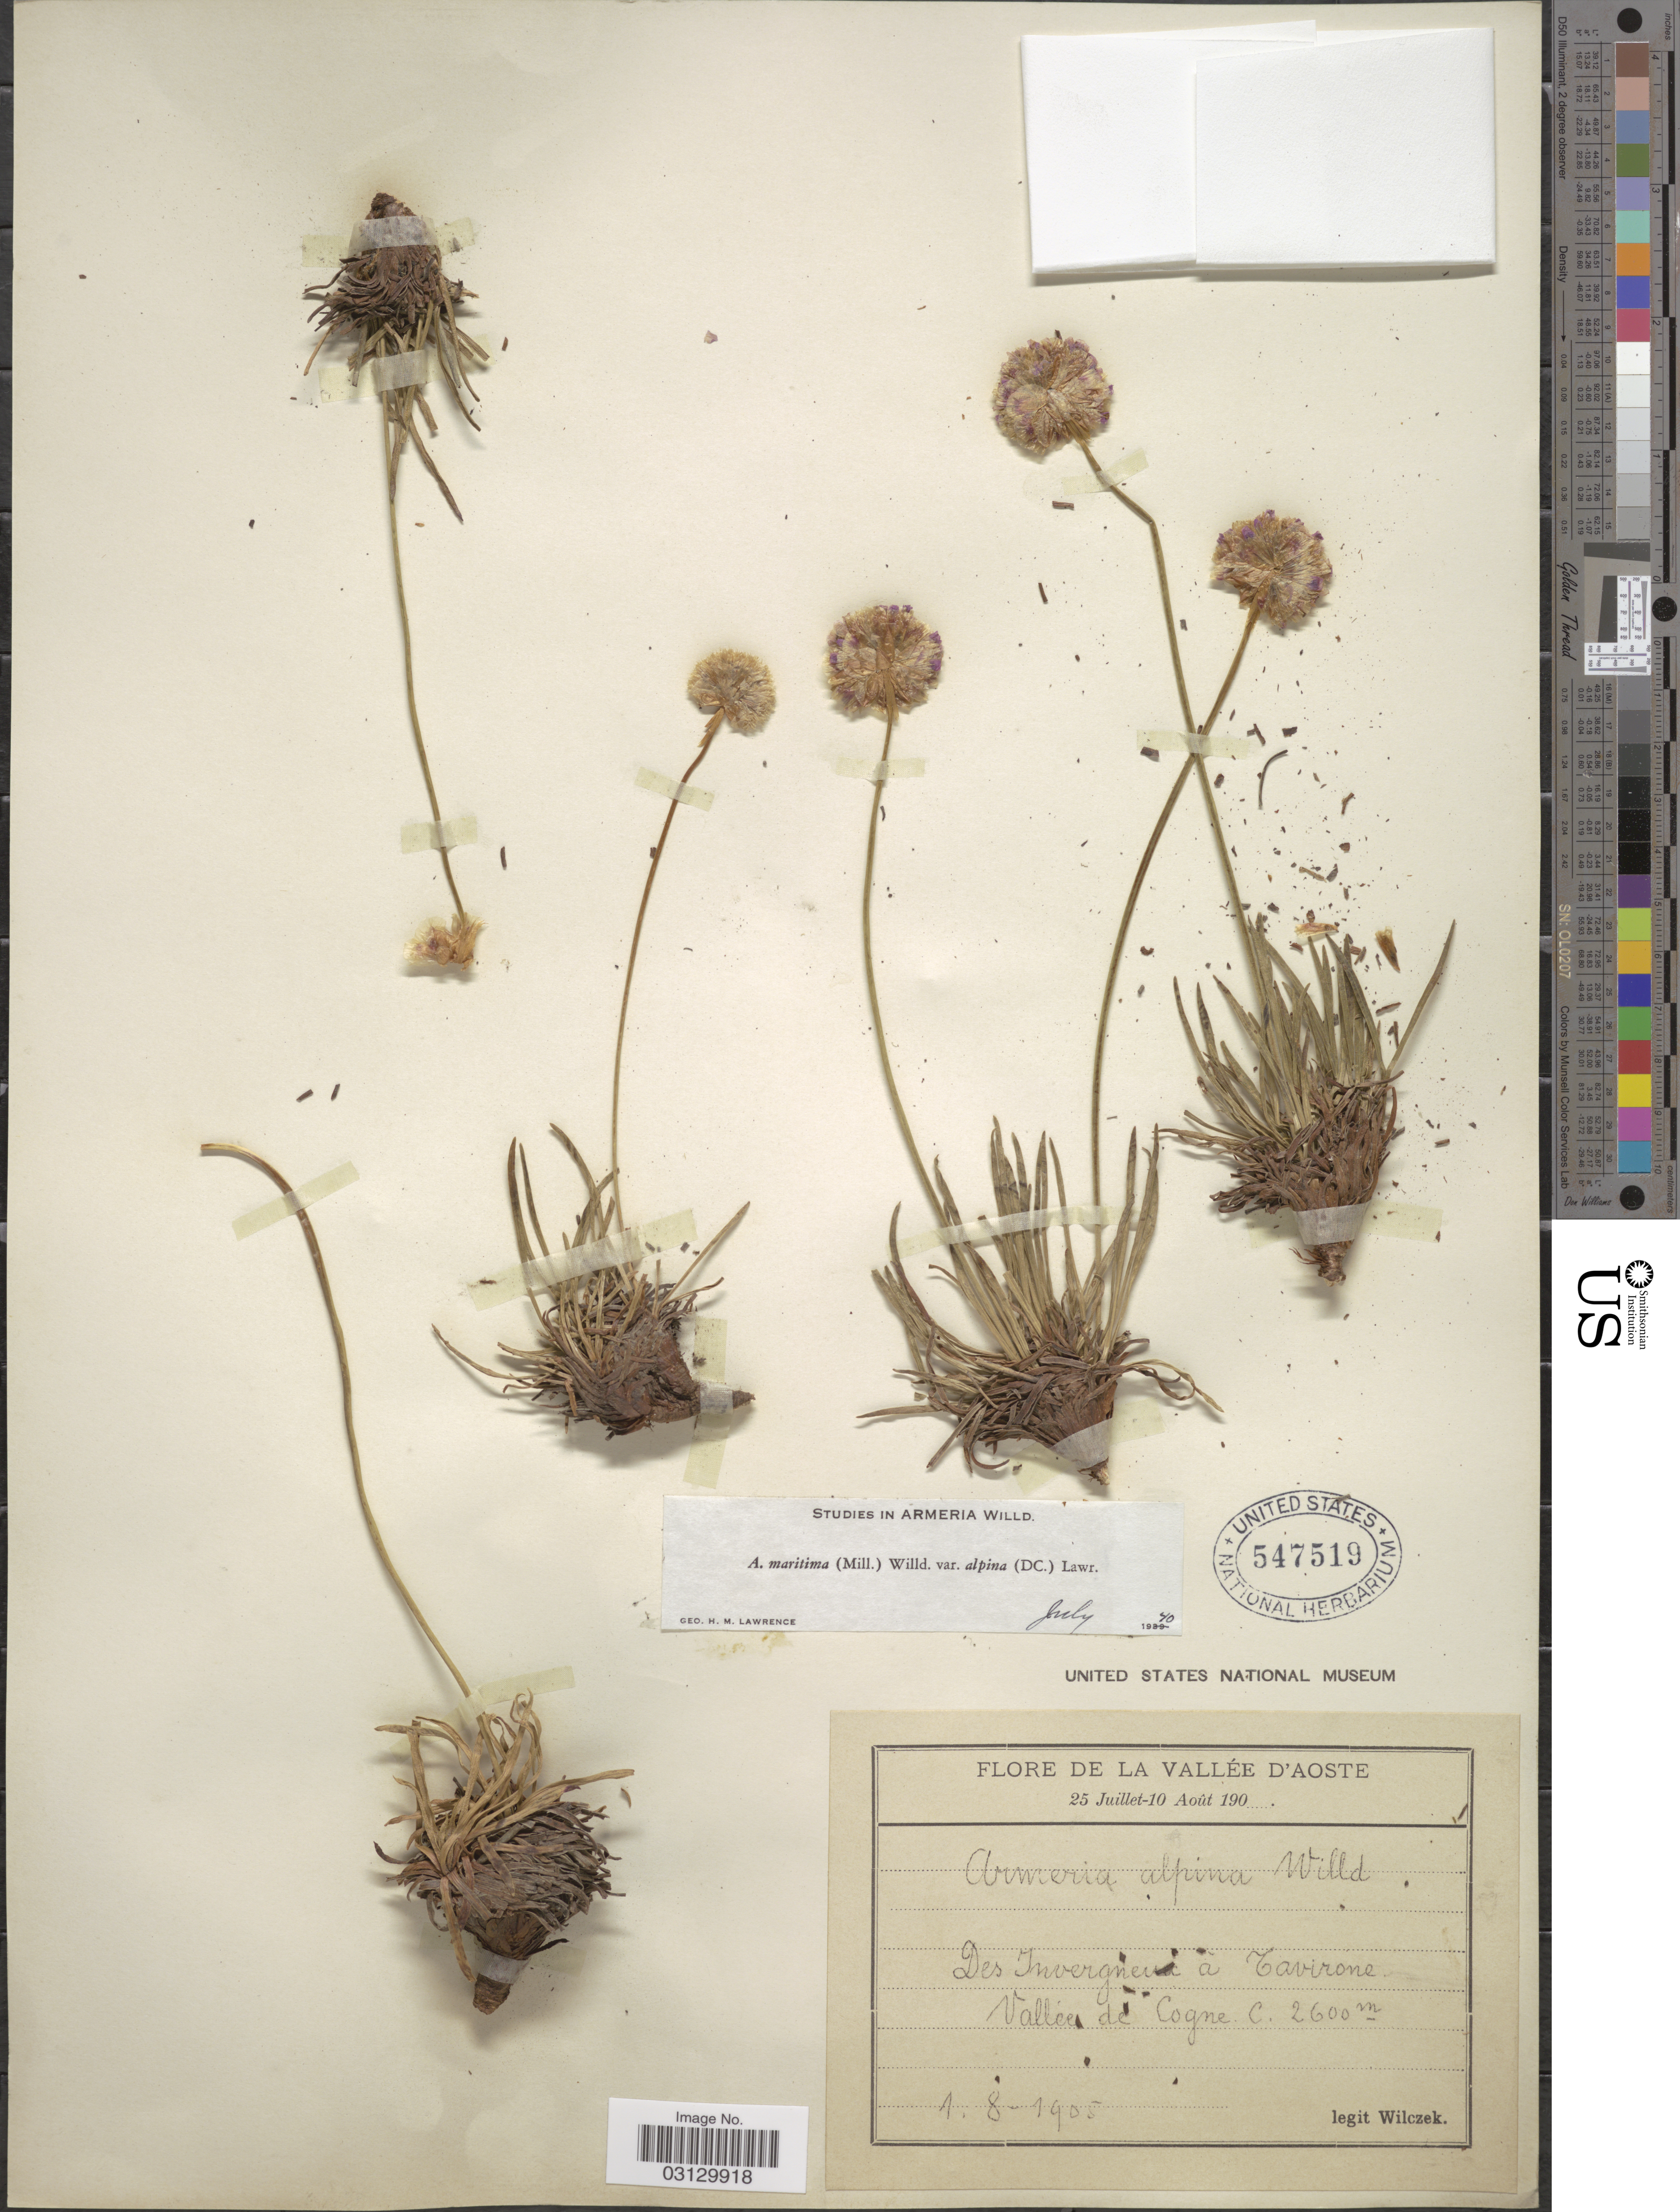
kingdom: Plantae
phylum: Tracheophyta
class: Magnoliopsida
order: Caryophyllales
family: Plumbaginaceae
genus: Armeria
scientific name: Armeria maritima subsp. alpina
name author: (Willd.) P. Silva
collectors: Wilczek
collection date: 1905-08-01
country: Italy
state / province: Valle d'Aosta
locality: Vallée d'Aoste. Des Invergneux à Tavirone. Vallée de Cogne.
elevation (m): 2600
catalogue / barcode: US 547519